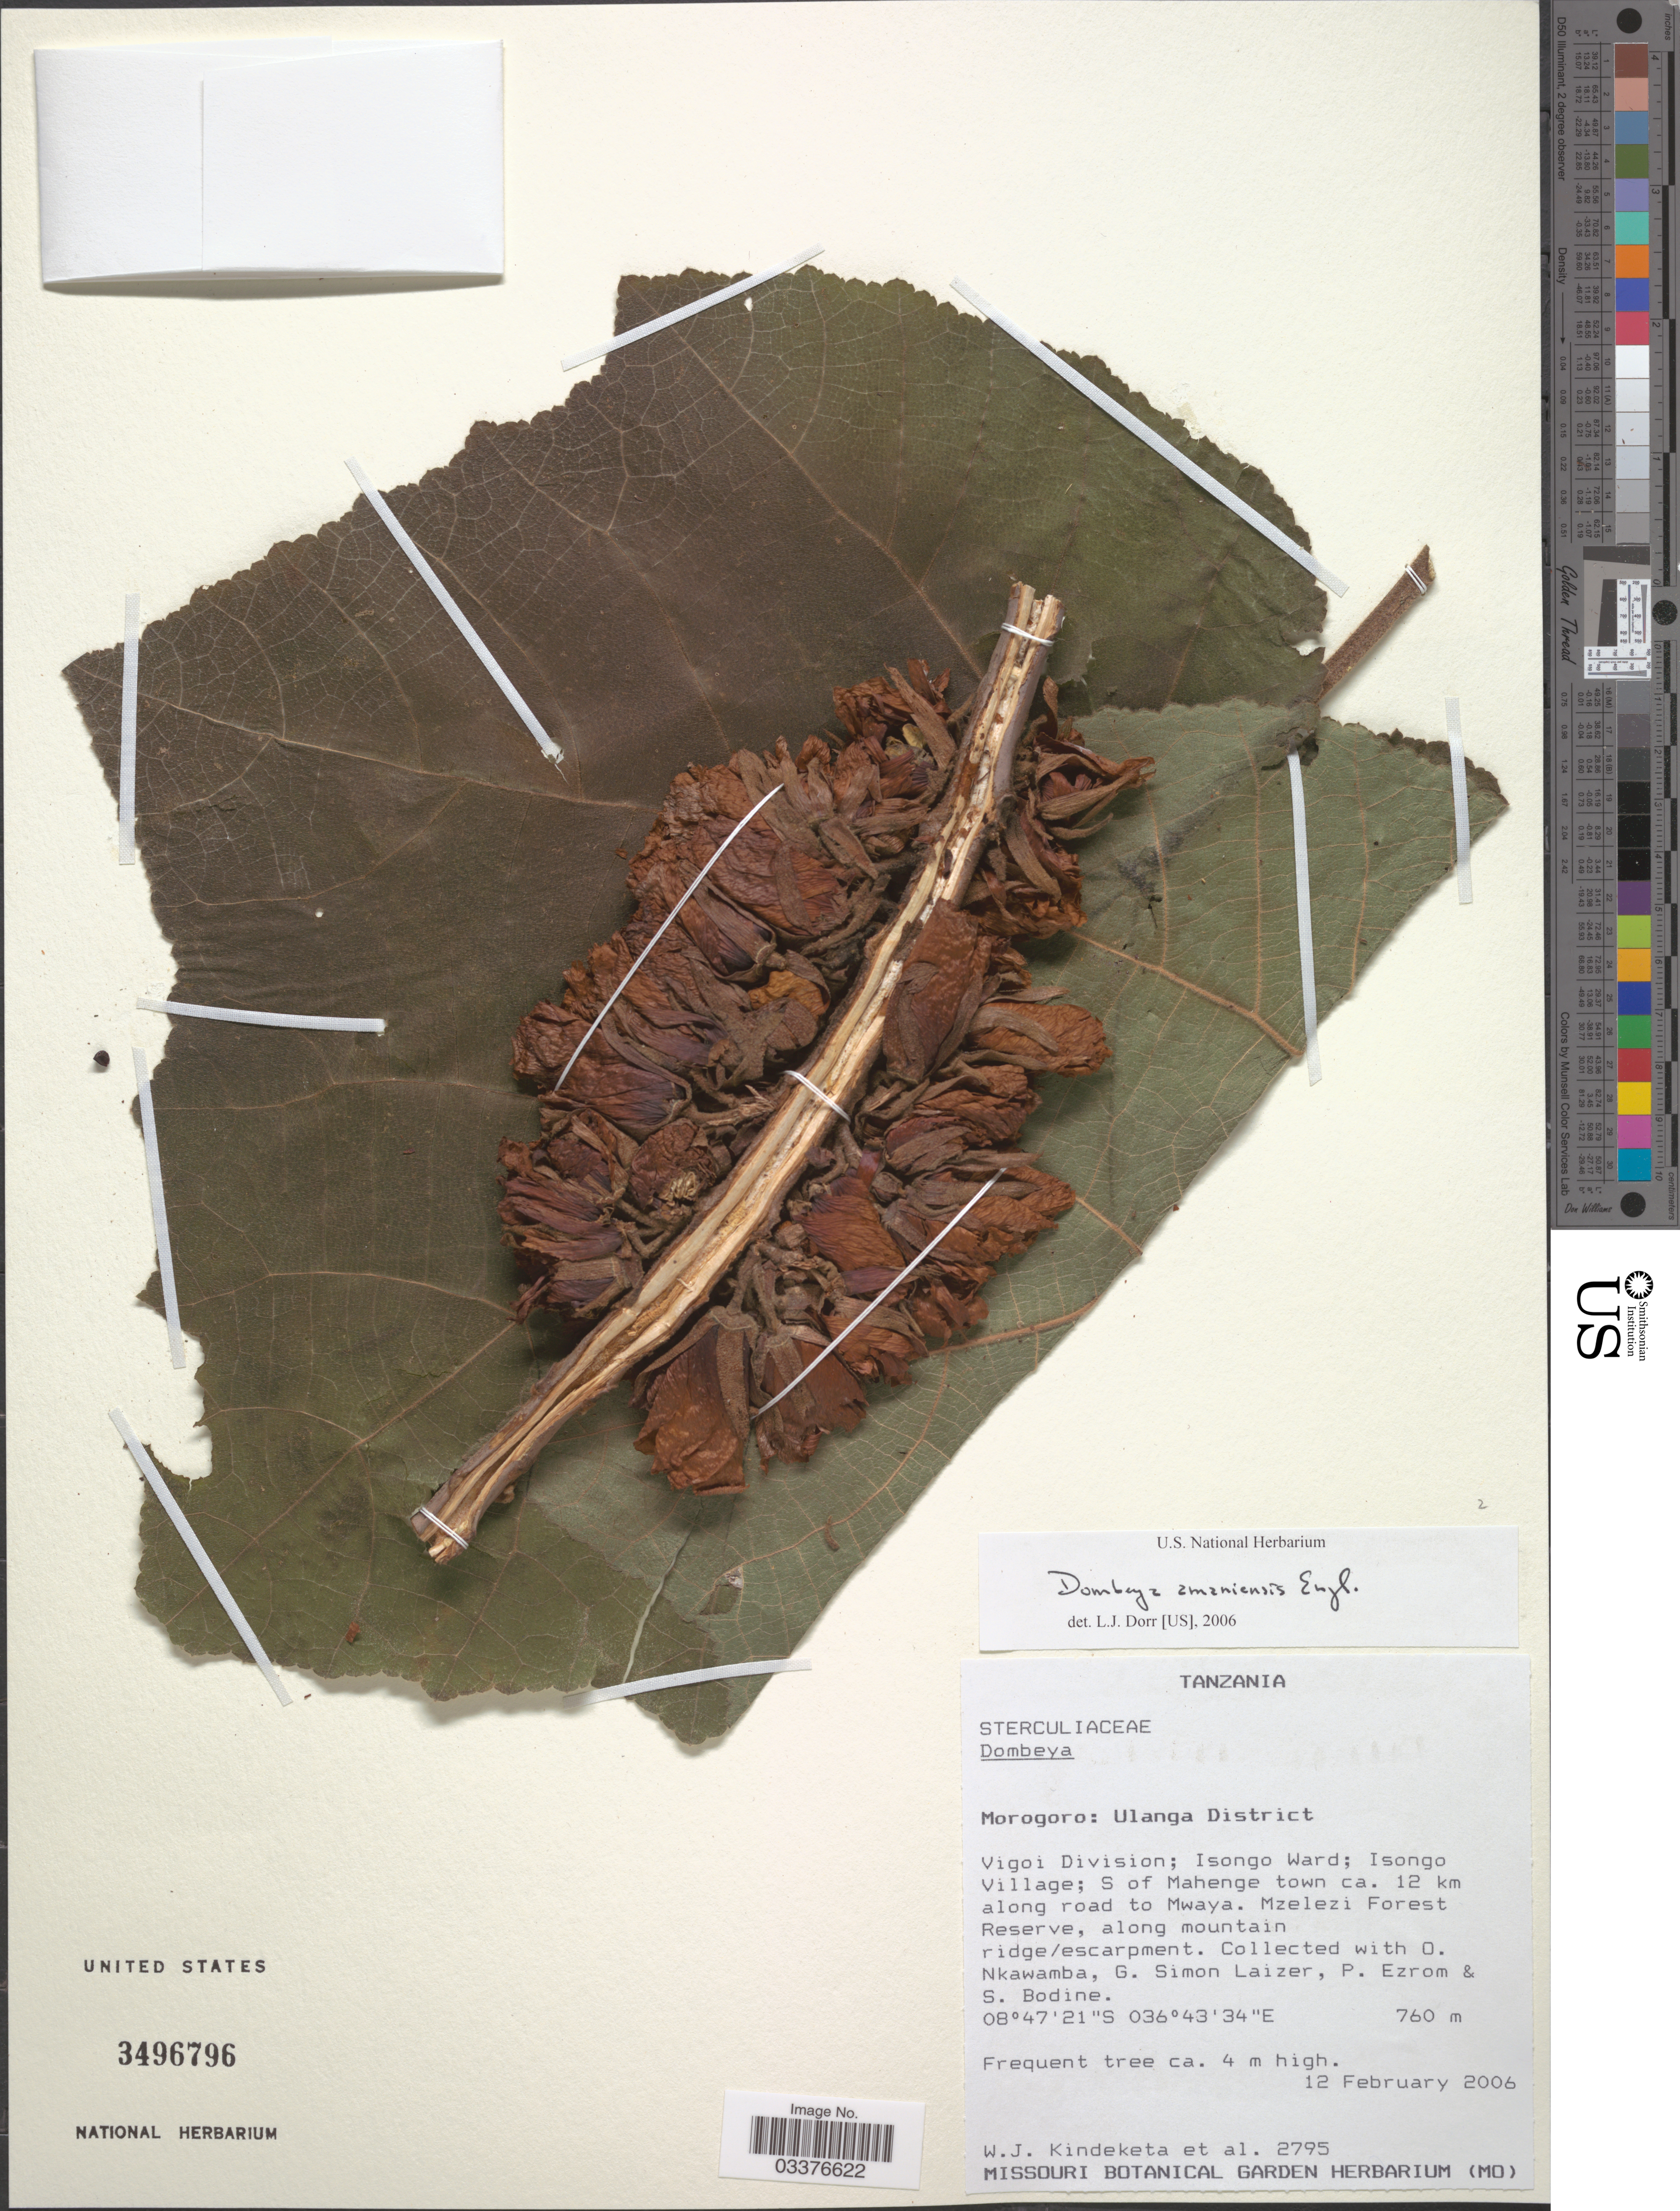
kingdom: Plantae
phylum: Tracheophyta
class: Magnoliopsida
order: Malvales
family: Malvaceae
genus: Dombeya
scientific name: Dombeya amaniensis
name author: Engl.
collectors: W. J. Kindeketa, O. Nkawamba, G. S. Laizer, P. Ezrom & S. Bodine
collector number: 2795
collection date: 2006-02-12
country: Tanzania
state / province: Morogoro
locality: Ulanga District. Vigoi Division; Isongo Ward; Isongo Village; S of Mahenge town ca. 12 km along road to Mwaya. Mzelezi Forest Reserve, along mountain ridge/escarpment.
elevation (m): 760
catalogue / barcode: US 3496796